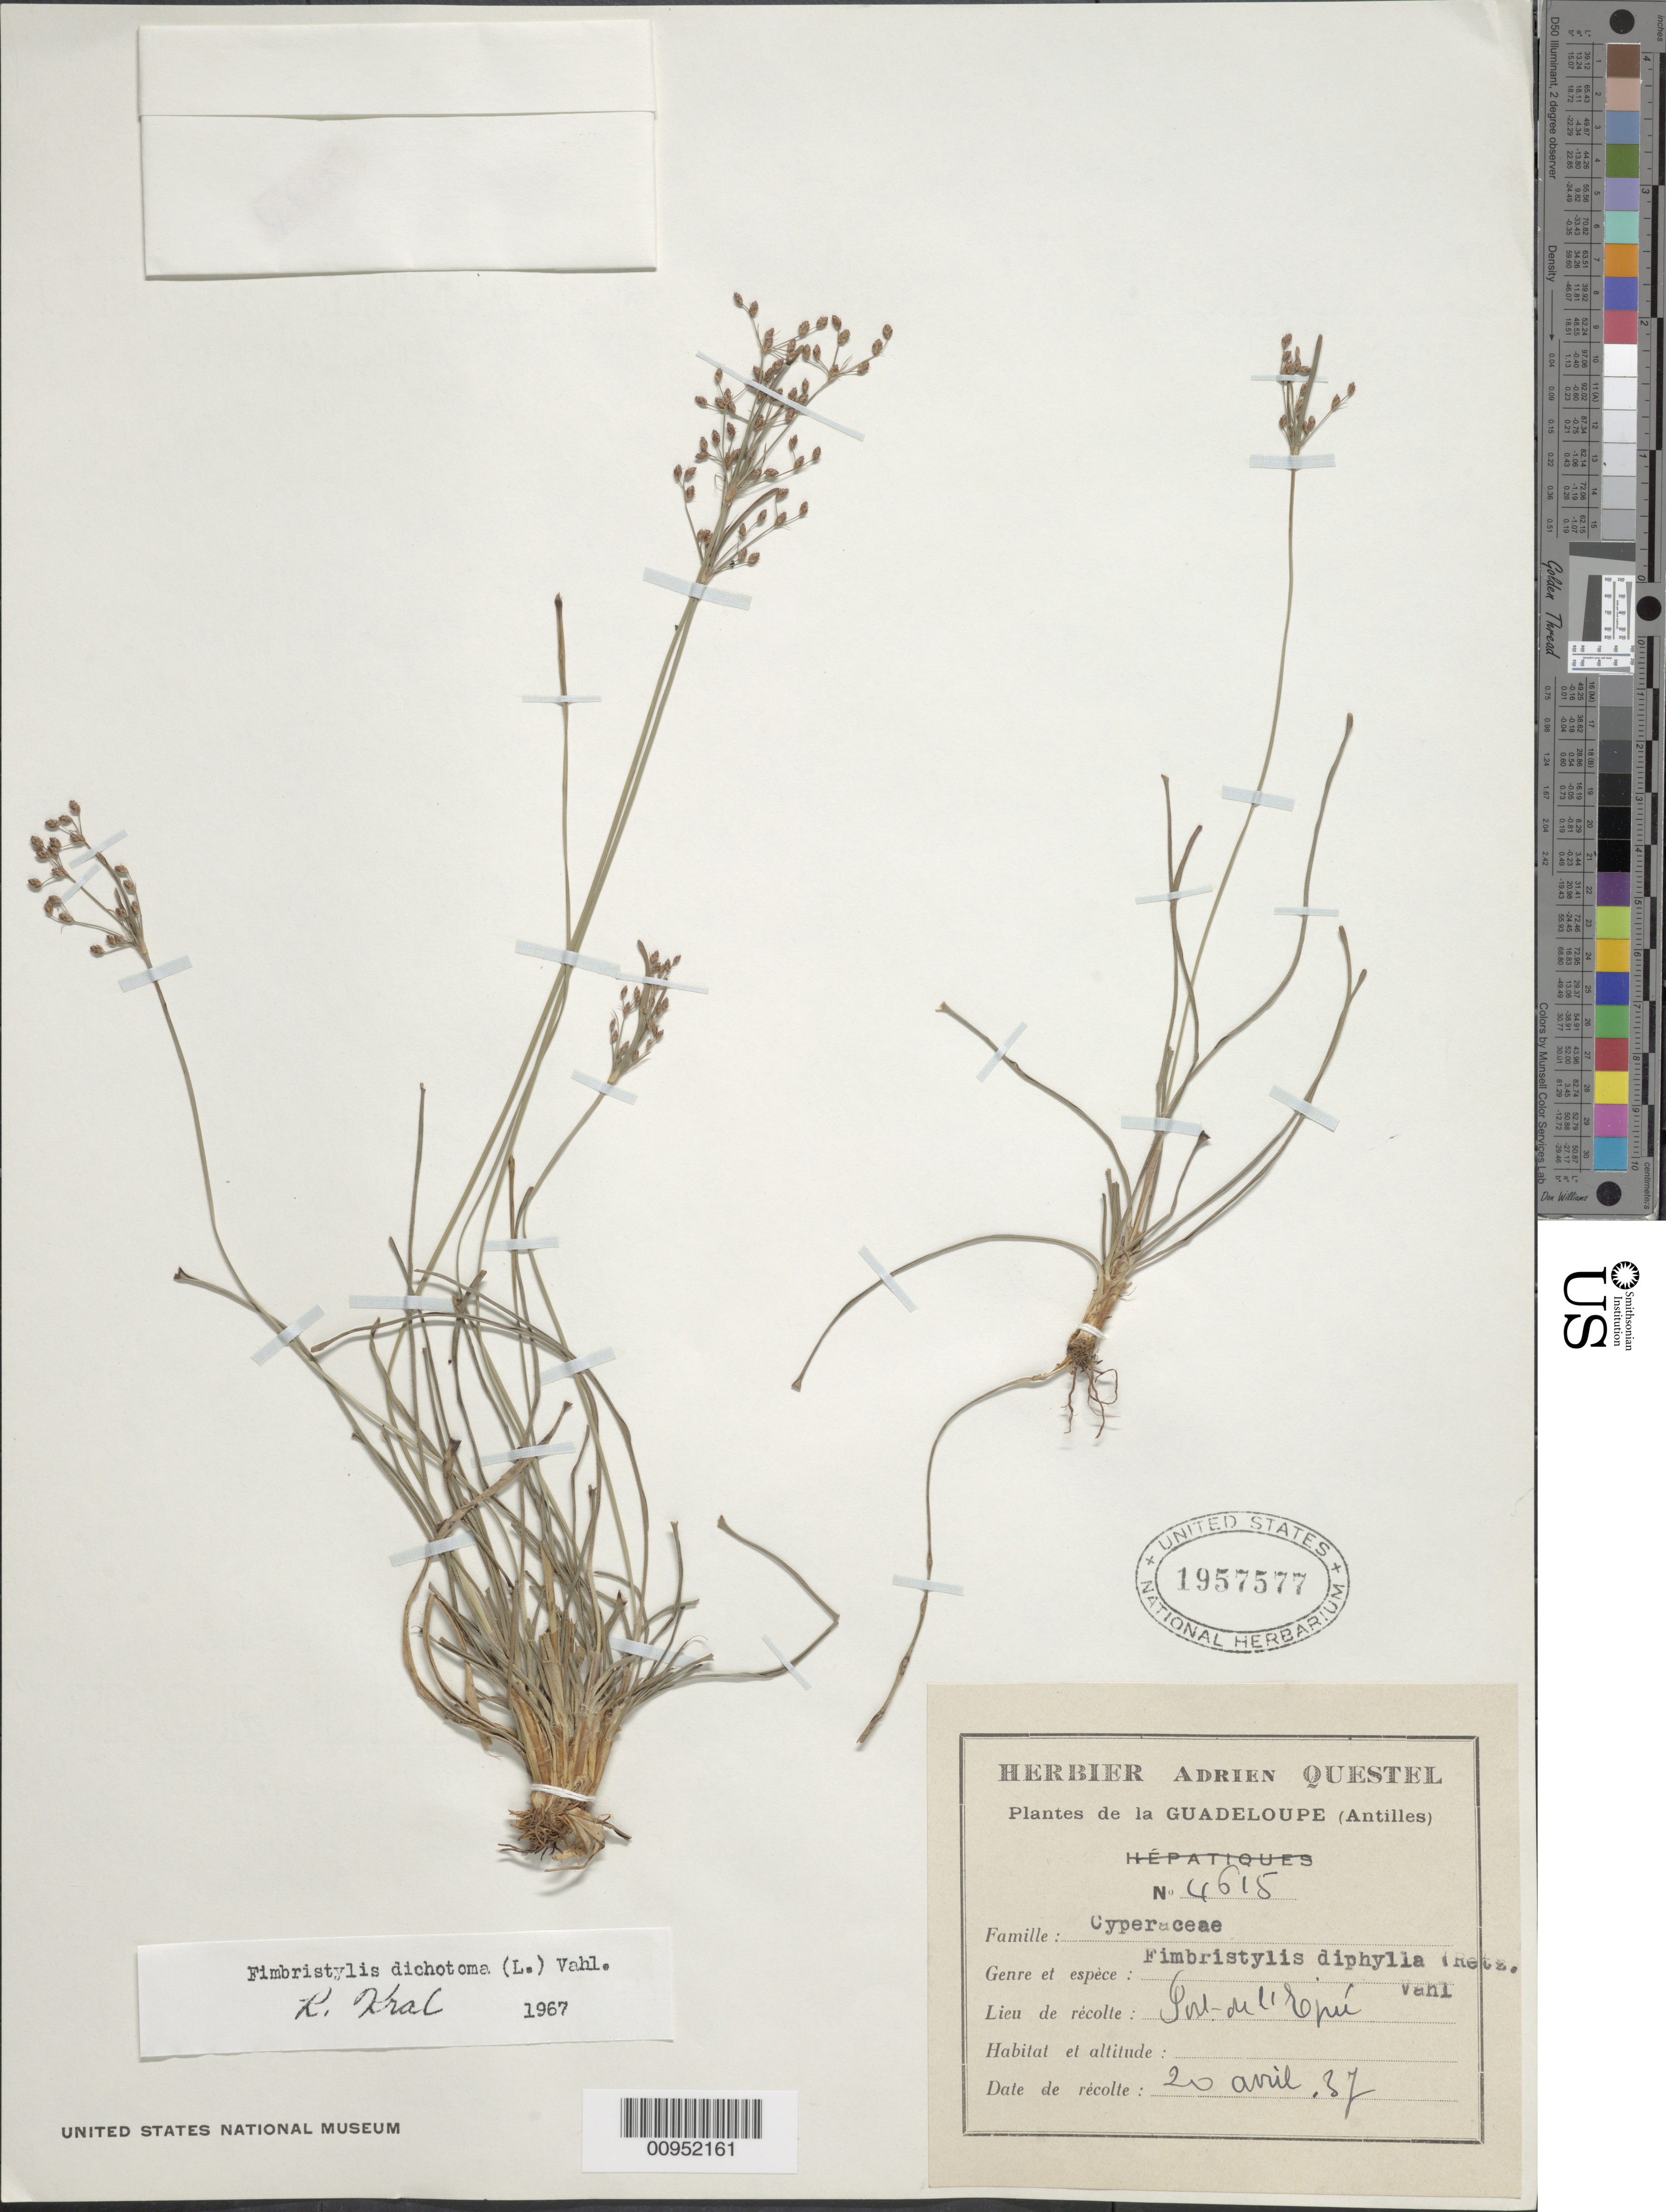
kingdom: Plantae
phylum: Tracheophyta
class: Liliopsida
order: Poales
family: Cyperaceae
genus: Fimbristylis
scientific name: Fimbristylis dichotoma subsp. dichotoma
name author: (L.) Vahl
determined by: Kral, Robert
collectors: A. Questel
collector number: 4615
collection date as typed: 20 Apr 1937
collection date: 1937-04-20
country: Guadeloupe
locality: Port de "l' Epreé"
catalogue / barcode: US 1957577